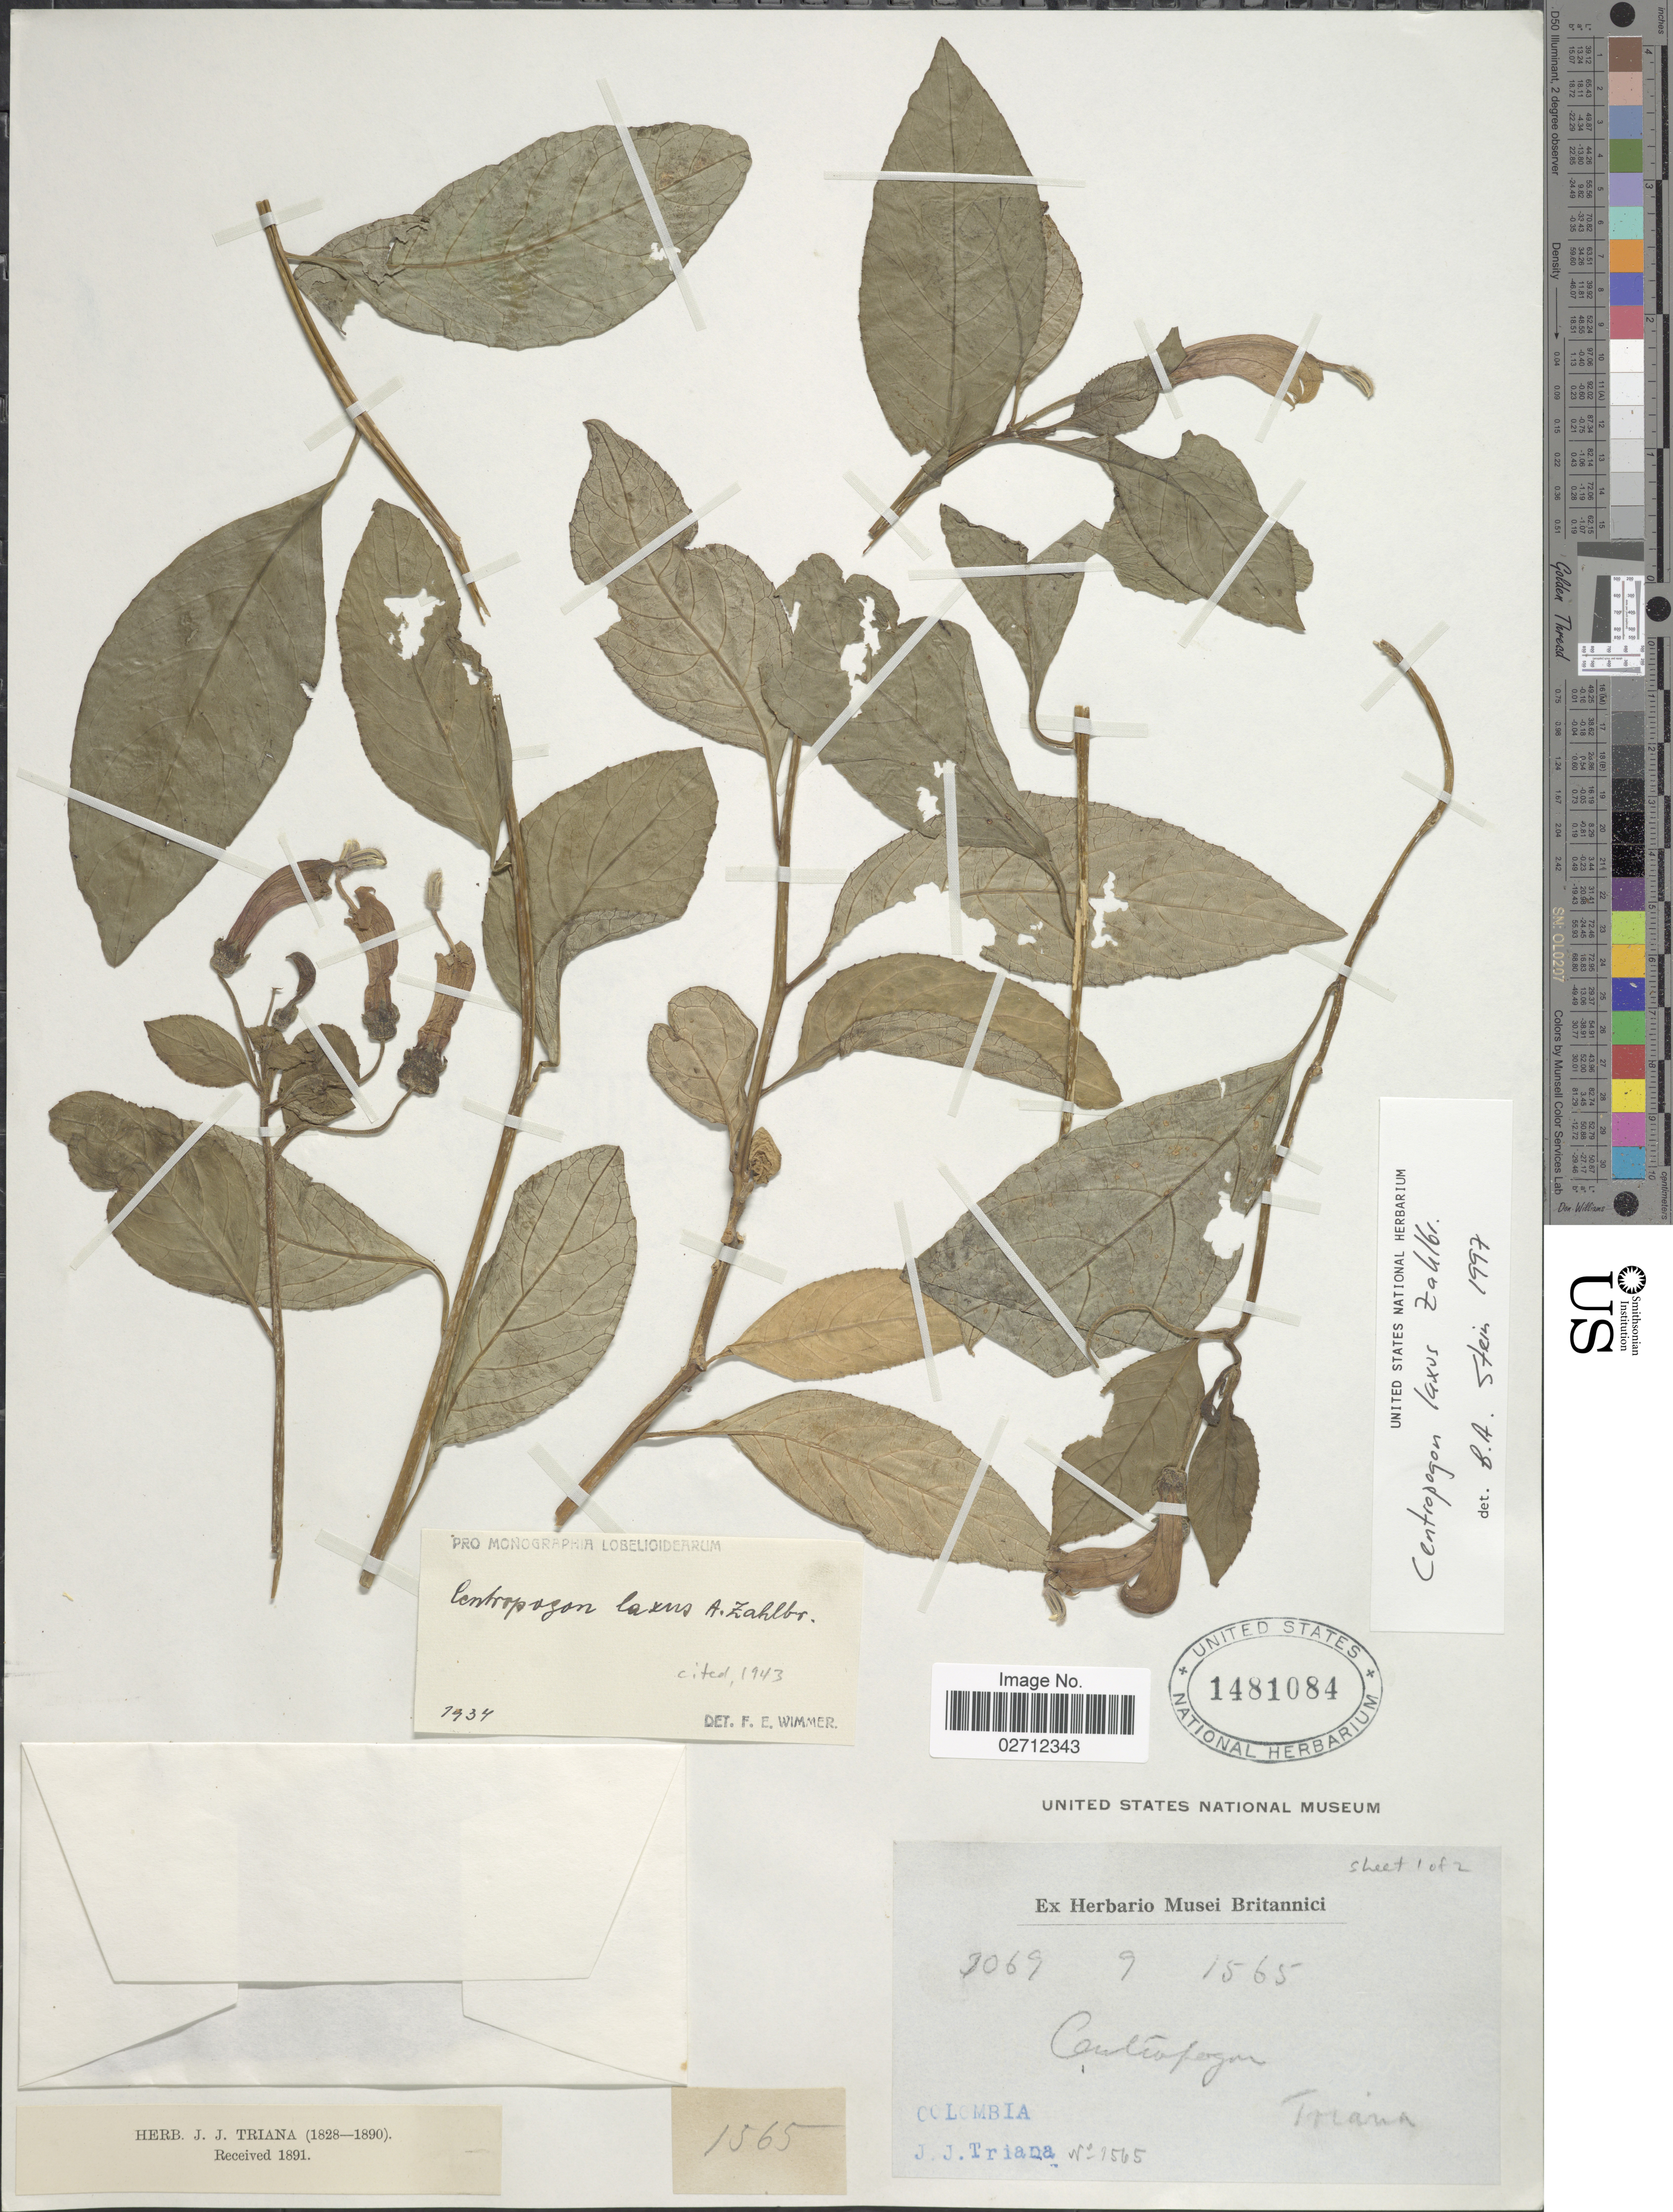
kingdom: Plantae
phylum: Tracheophyta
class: Magnoliopsida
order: Asterales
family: Campanulaceae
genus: Centropogon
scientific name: Centropogon laxus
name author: Zahlbr.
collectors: J. J. Triana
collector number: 3069/9/1565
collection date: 1828/1890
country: Colombia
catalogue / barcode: US 1481084